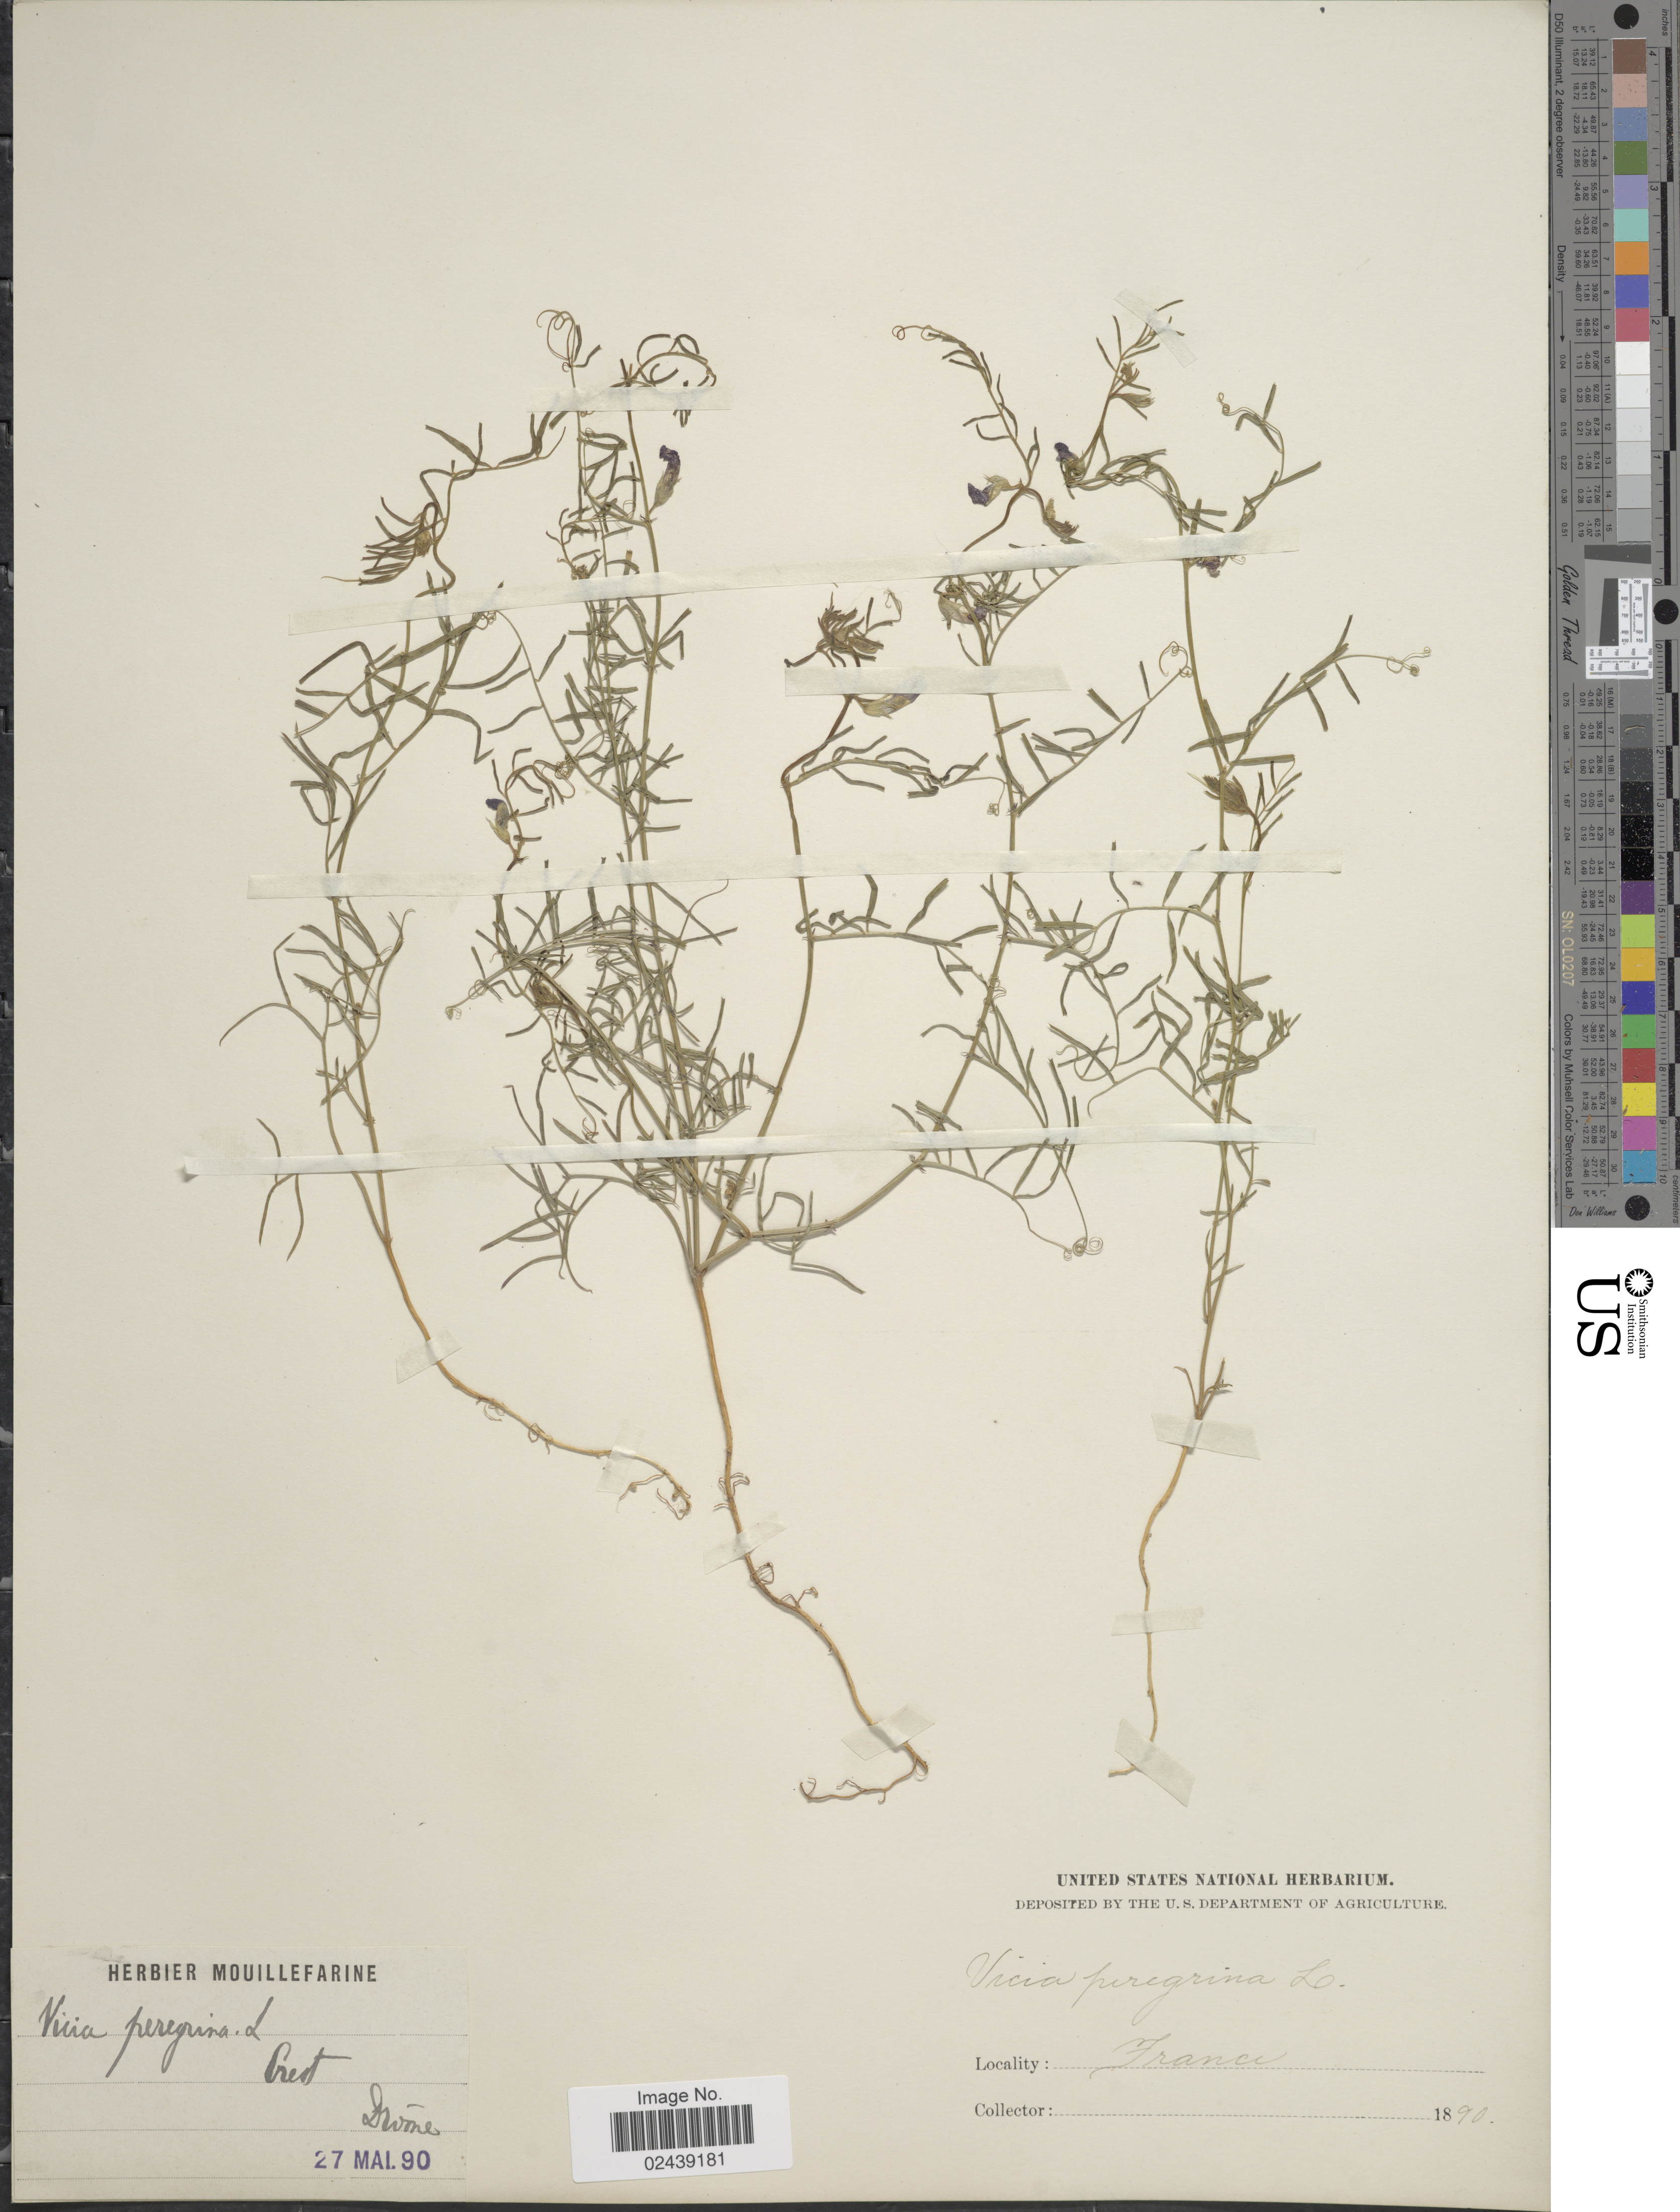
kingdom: Plantae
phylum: Tracheophyta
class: Magnoliopsida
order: Fabales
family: Fabaceae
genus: Vicia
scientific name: Vicia peregrina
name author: L.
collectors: A. Mouillefarine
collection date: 1890-05-27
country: France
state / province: Auvergne-Rhône-Alpes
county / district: Drôme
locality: Crest, Drôme